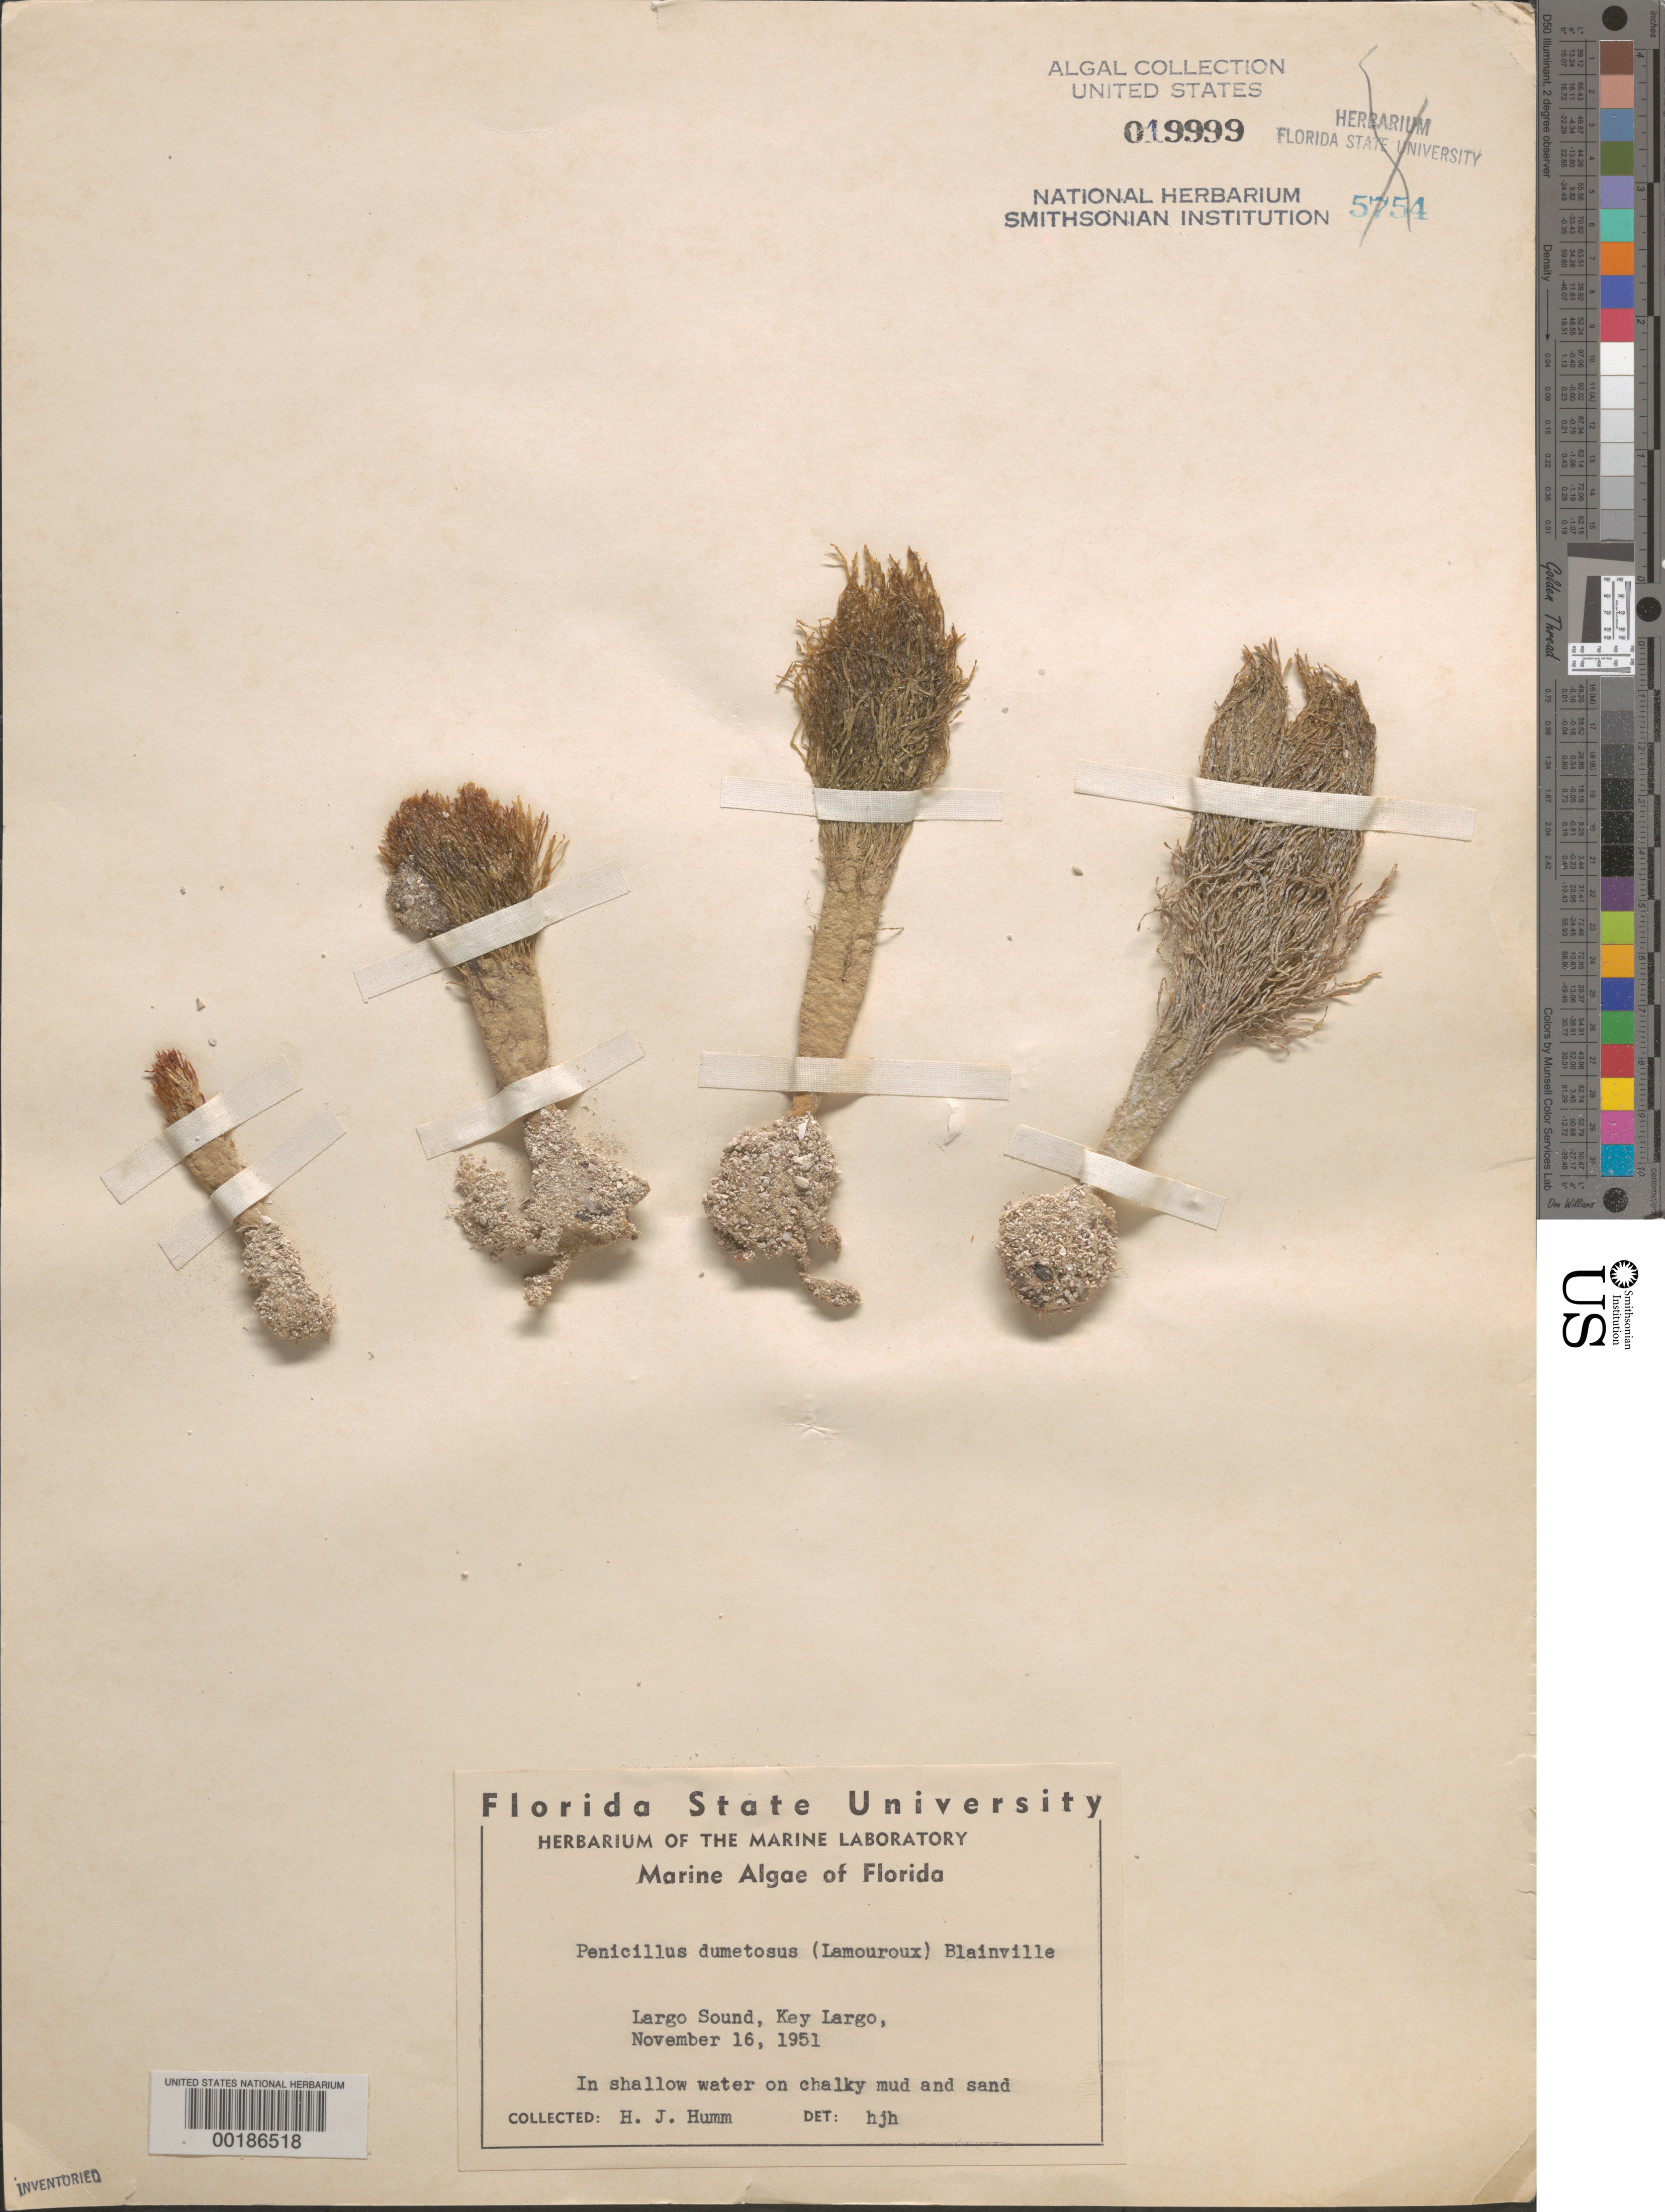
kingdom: Plantae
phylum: Chlorophyta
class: Ulvophyceae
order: Bryopsidales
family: Udoteaceae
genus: Penicillus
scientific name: Penicillus dumetosus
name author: (J.V.Lamouroux) Blainville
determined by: Humm, Harold J.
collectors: H. J. Humm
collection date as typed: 16 Nov 1951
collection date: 1951-11-16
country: United States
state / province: Florida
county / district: Monroe County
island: Key Largo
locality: Largo Sound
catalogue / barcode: US 19999